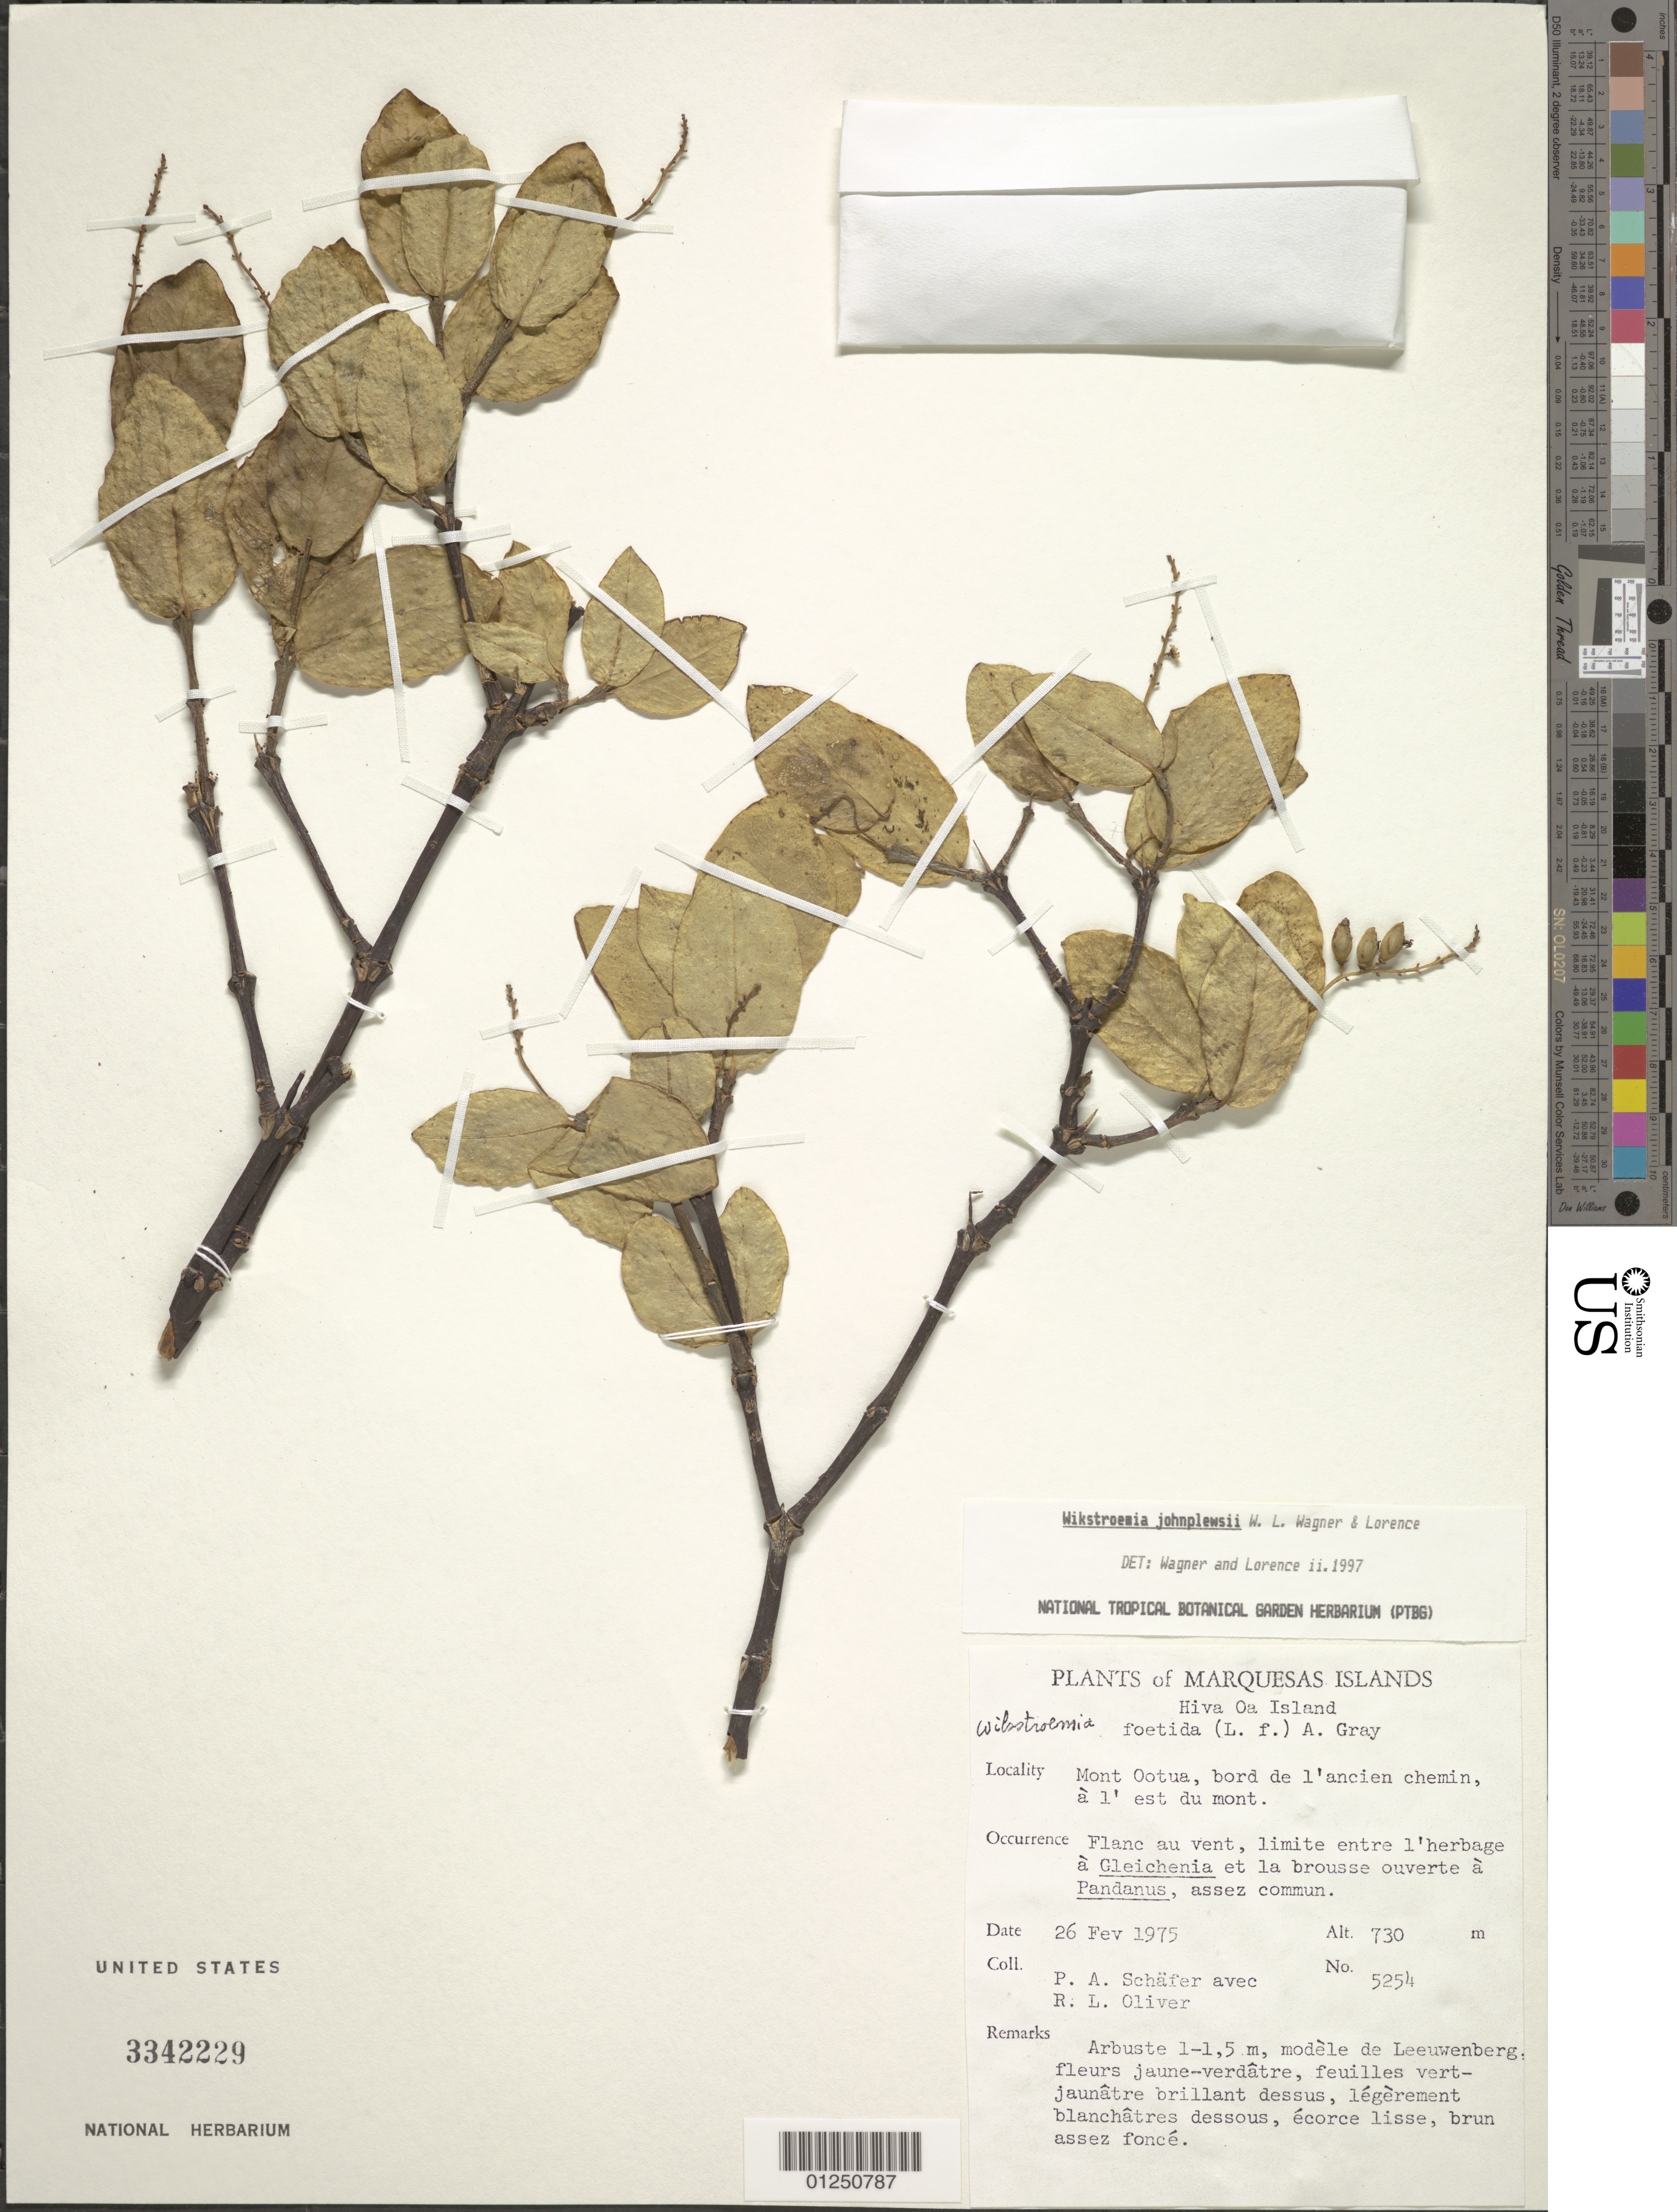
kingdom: Plantae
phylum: Tracheophyta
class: Magnoliopsida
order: Malvales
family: Thymelaeaceae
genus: Wikstroemia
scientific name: Wikstroemia johnplewsii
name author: W.L. Wagner & Lorence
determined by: Wagner, W. L.; Lorence, David H.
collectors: P. A. Schäfer & R. L. Oliver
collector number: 5254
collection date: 1975-02-26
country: French Polynesia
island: Hiva Oa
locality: Mont Ootua, bord de l'ancien chemin, à l'est du mont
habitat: windward side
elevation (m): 730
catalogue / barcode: US 3342229